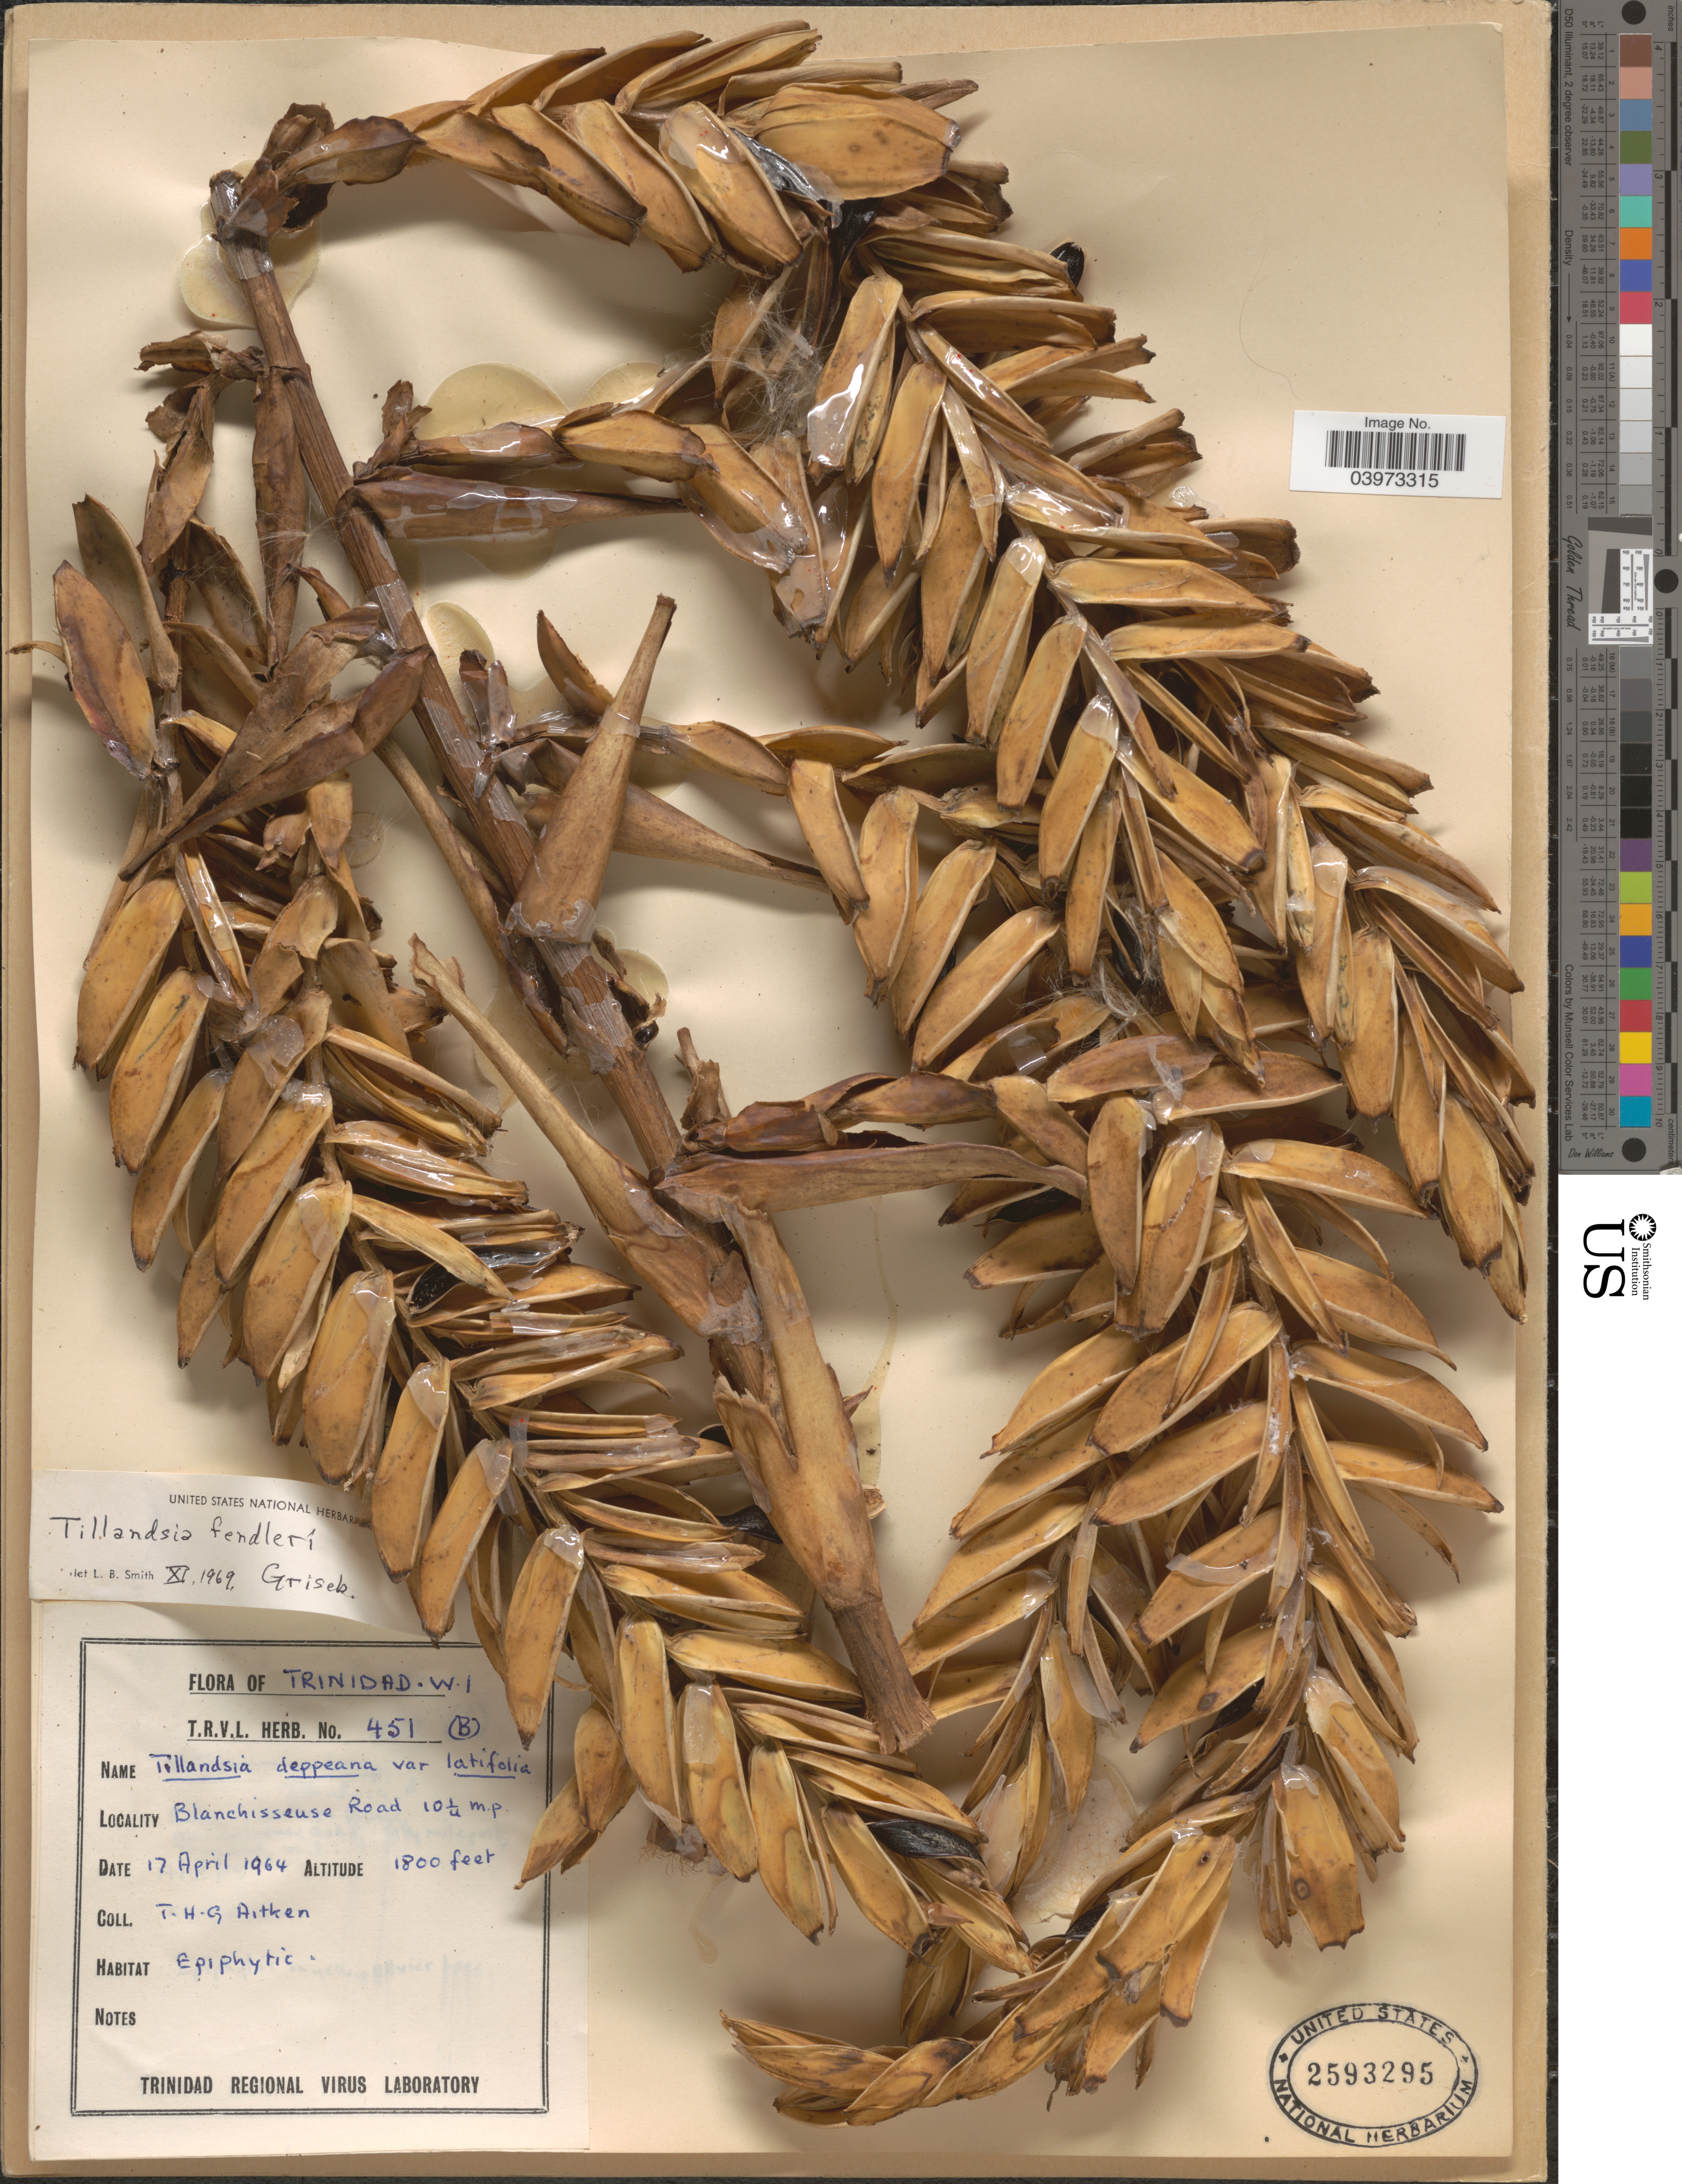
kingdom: Plantae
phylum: Tracheophyta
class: Liliopsida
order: Poales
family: Bromeliaceae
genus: Tillandsia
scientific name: Tillandsia fendleri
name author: Griseb.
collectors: T. Aitken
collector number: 451(B)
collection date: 1964-04-17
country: Trinidad and Tobago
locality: Trinidad. W. I. Blanchisseuse Road 10¼ m.p.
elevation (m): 549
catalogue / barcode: US 2593295